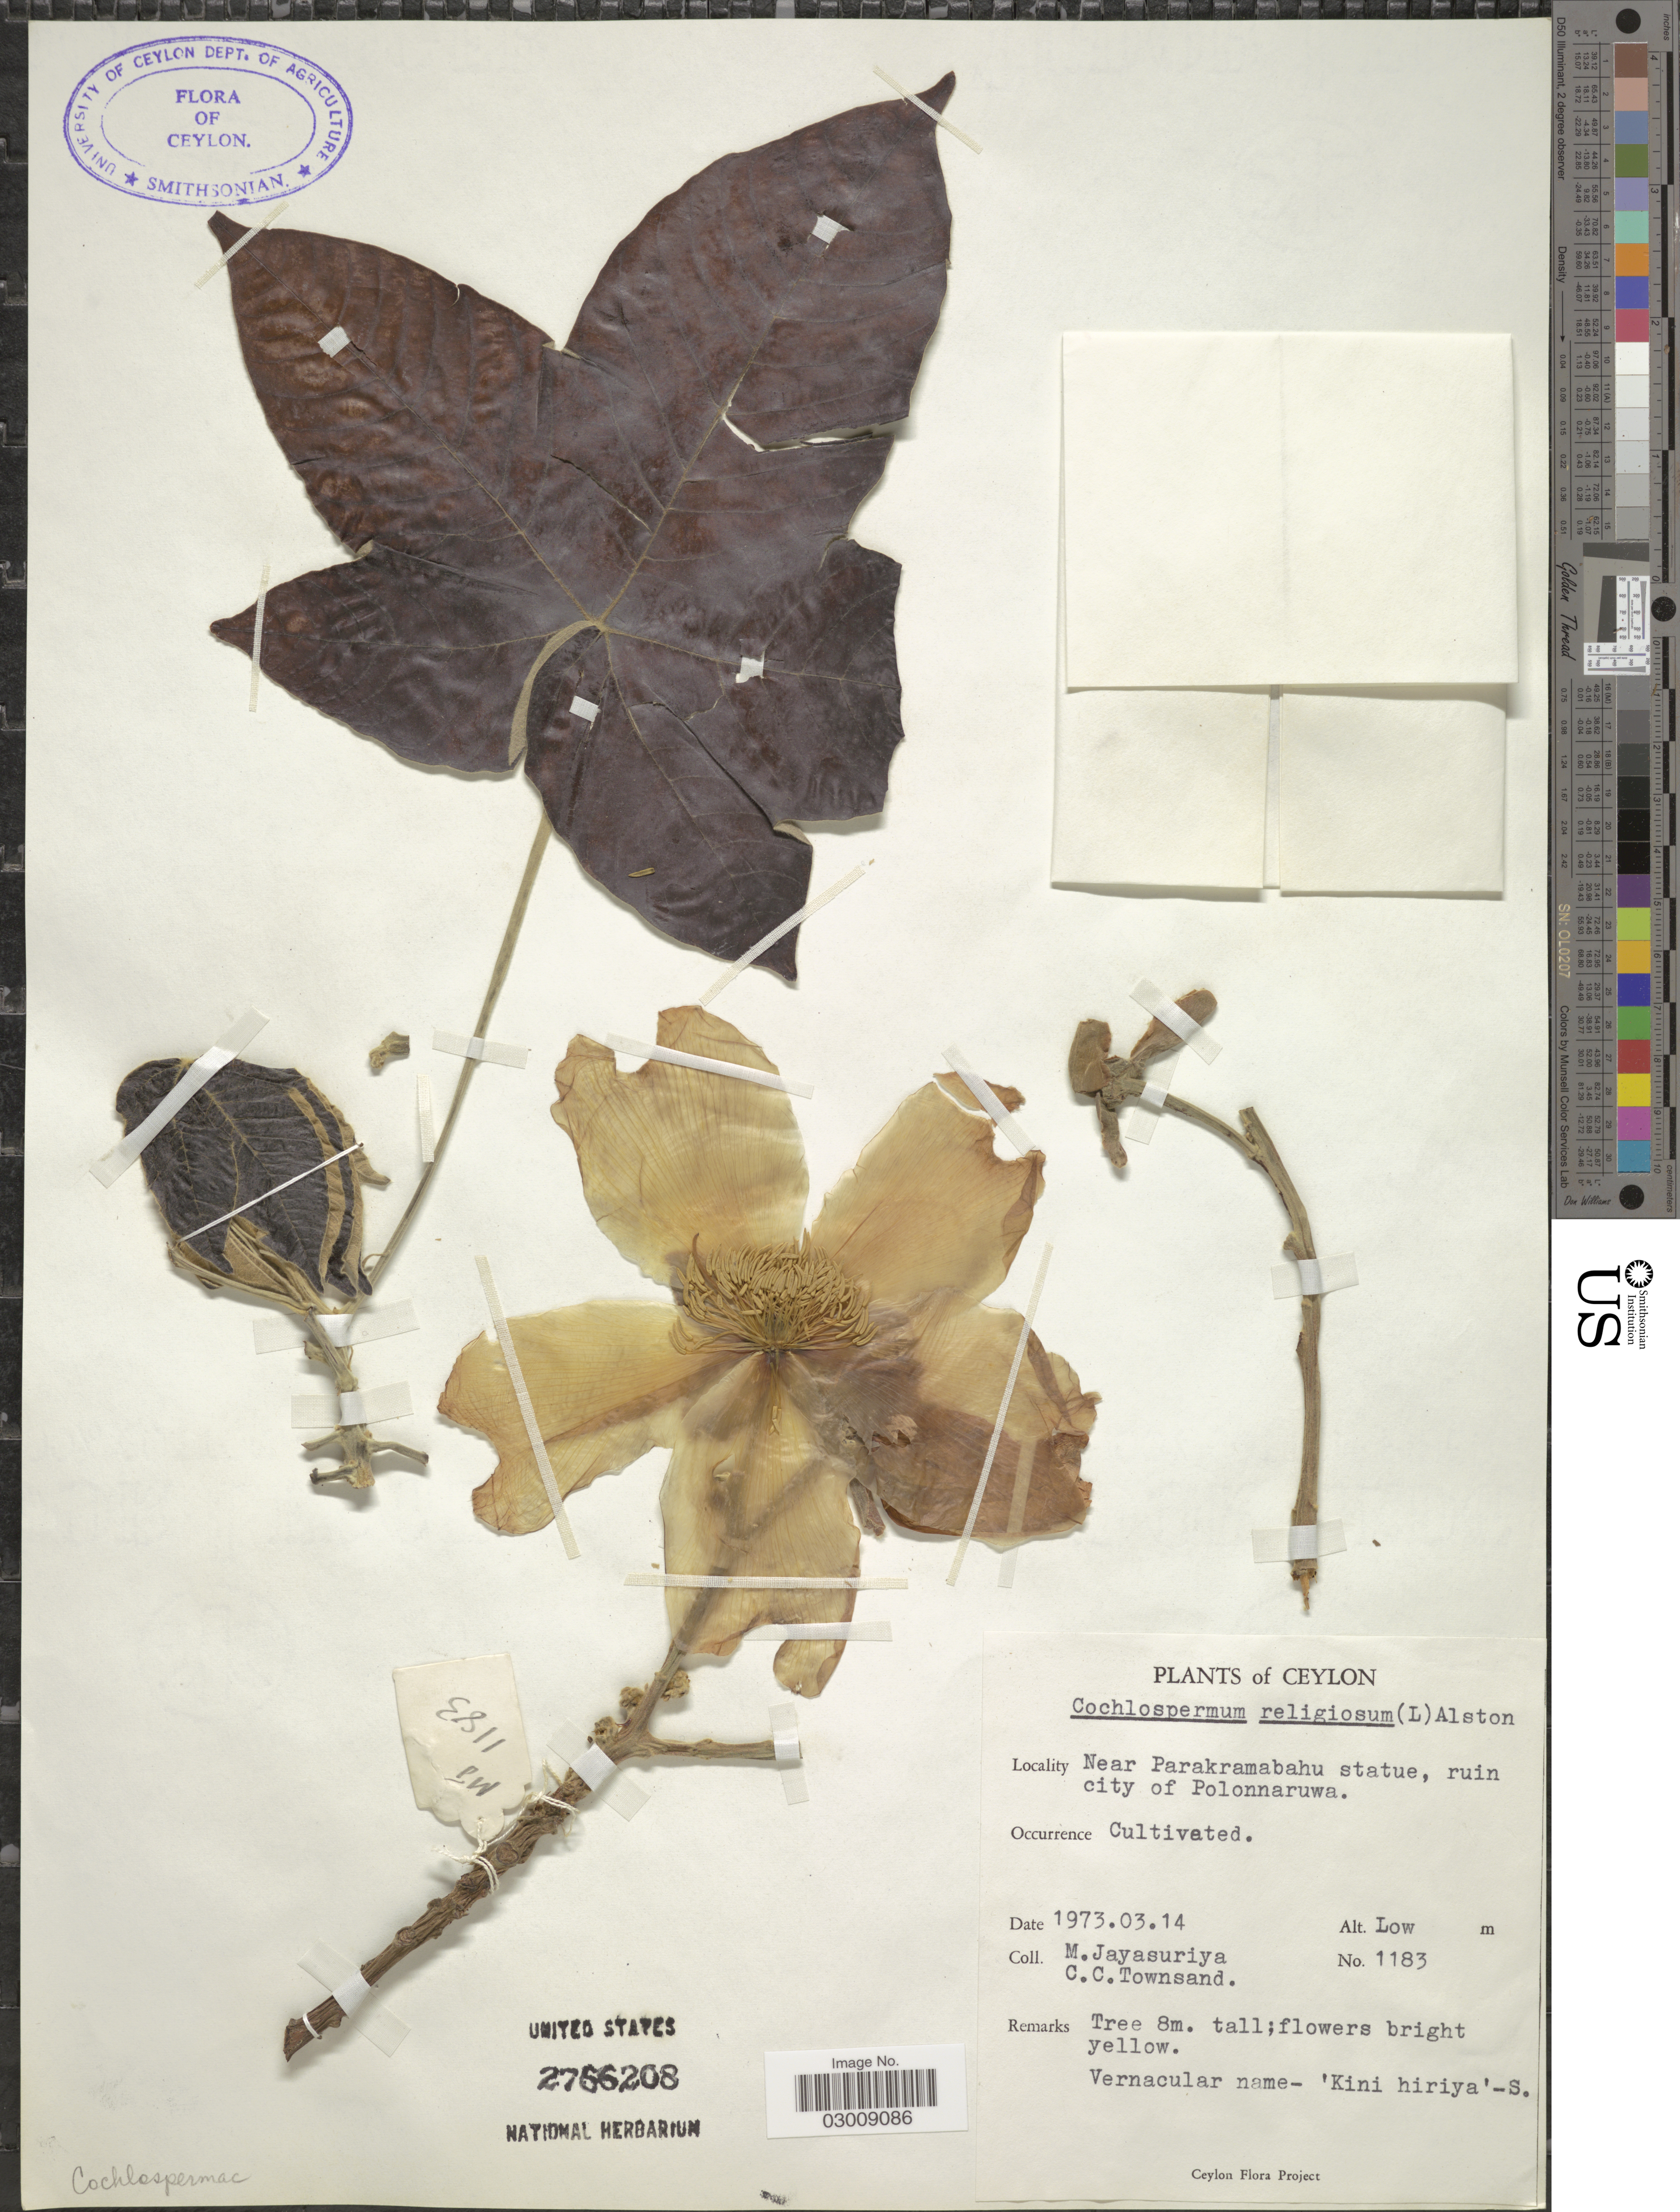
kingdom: Plantae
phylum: Tracheophyta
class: Magnoliopsida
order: Malvales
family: Cochlospermaceae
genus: Cochlospermum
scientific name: Cochlospermum religiosum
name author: (L.) Alston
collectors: M. Jayasuriya & C. Townsand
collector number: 1183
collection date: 1973-03-14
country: Sri Lanka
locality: Ceylon. Near Parakramabahu statue, ruin city of Polonnaruwa.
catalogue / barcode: US 2766208